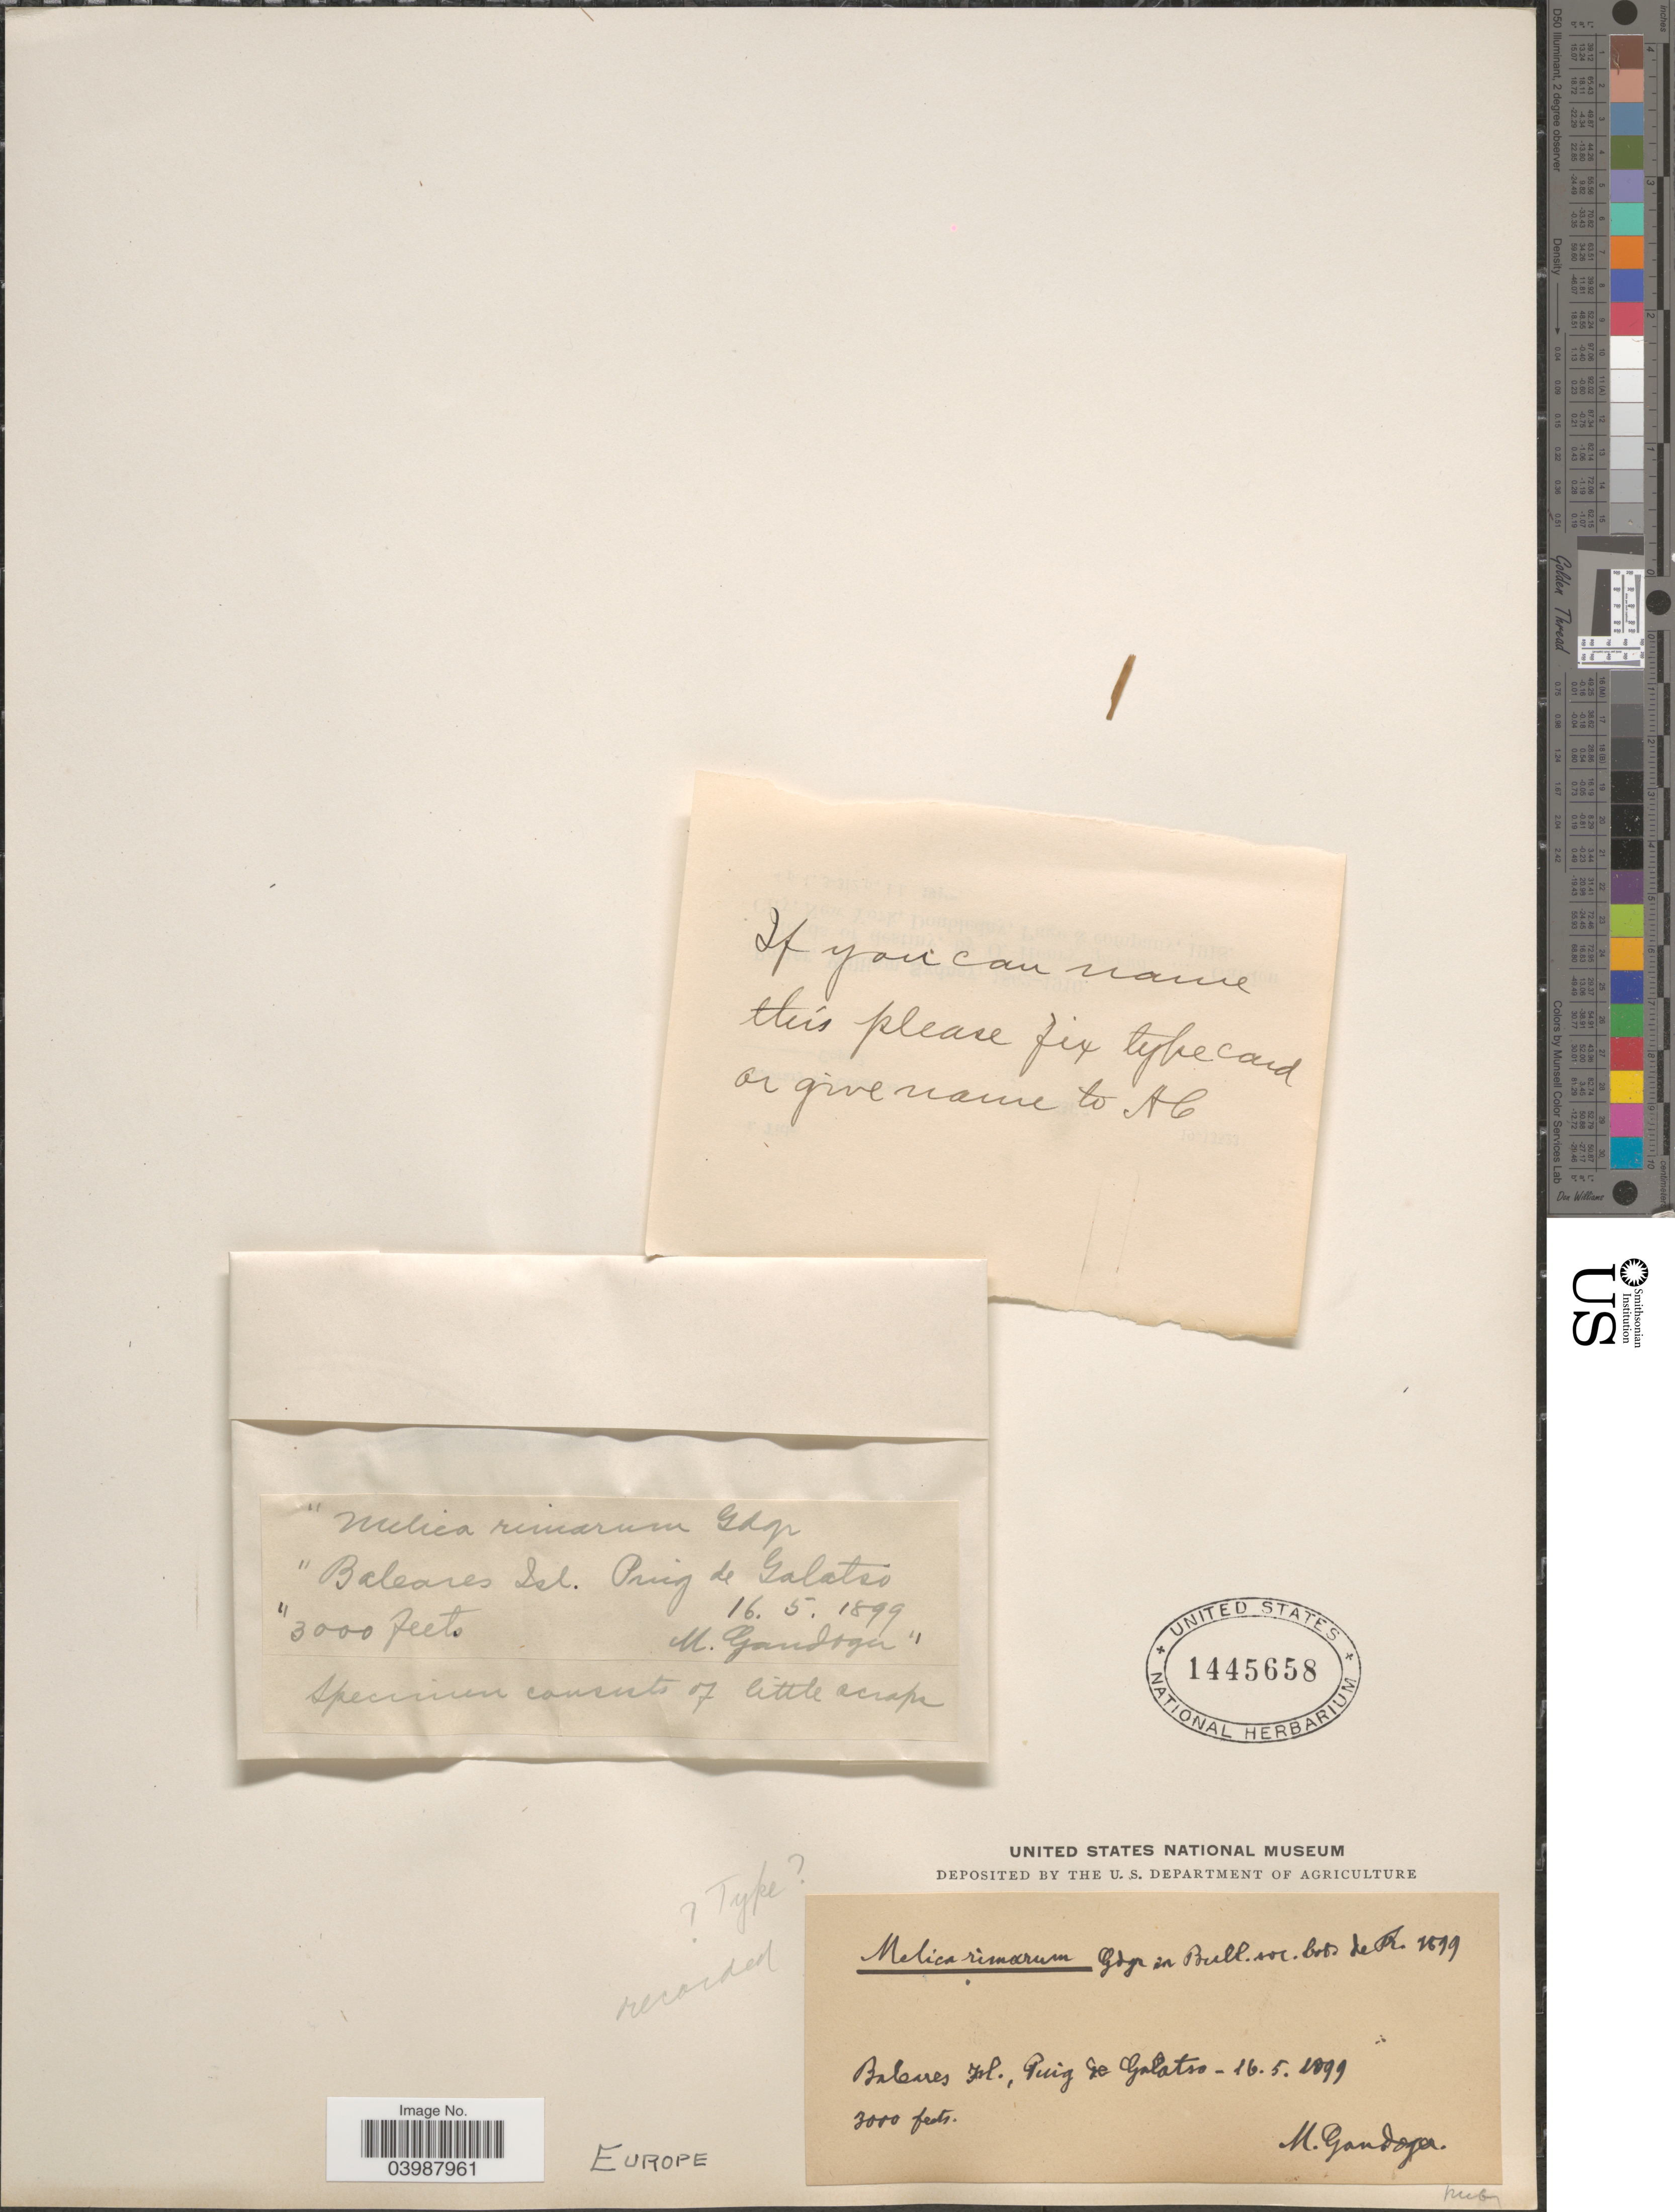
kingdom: Plantae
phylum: Tracheophyta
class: Liliopsida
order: Poales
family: Poaceae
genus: Melica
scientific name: Melica sp.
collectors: M. Gandoger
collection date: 1899-05-16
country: Spain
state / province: Islas Baleares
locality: Baleares Isl., Puig de Galatso.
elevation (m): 914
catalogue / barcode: US 1445658